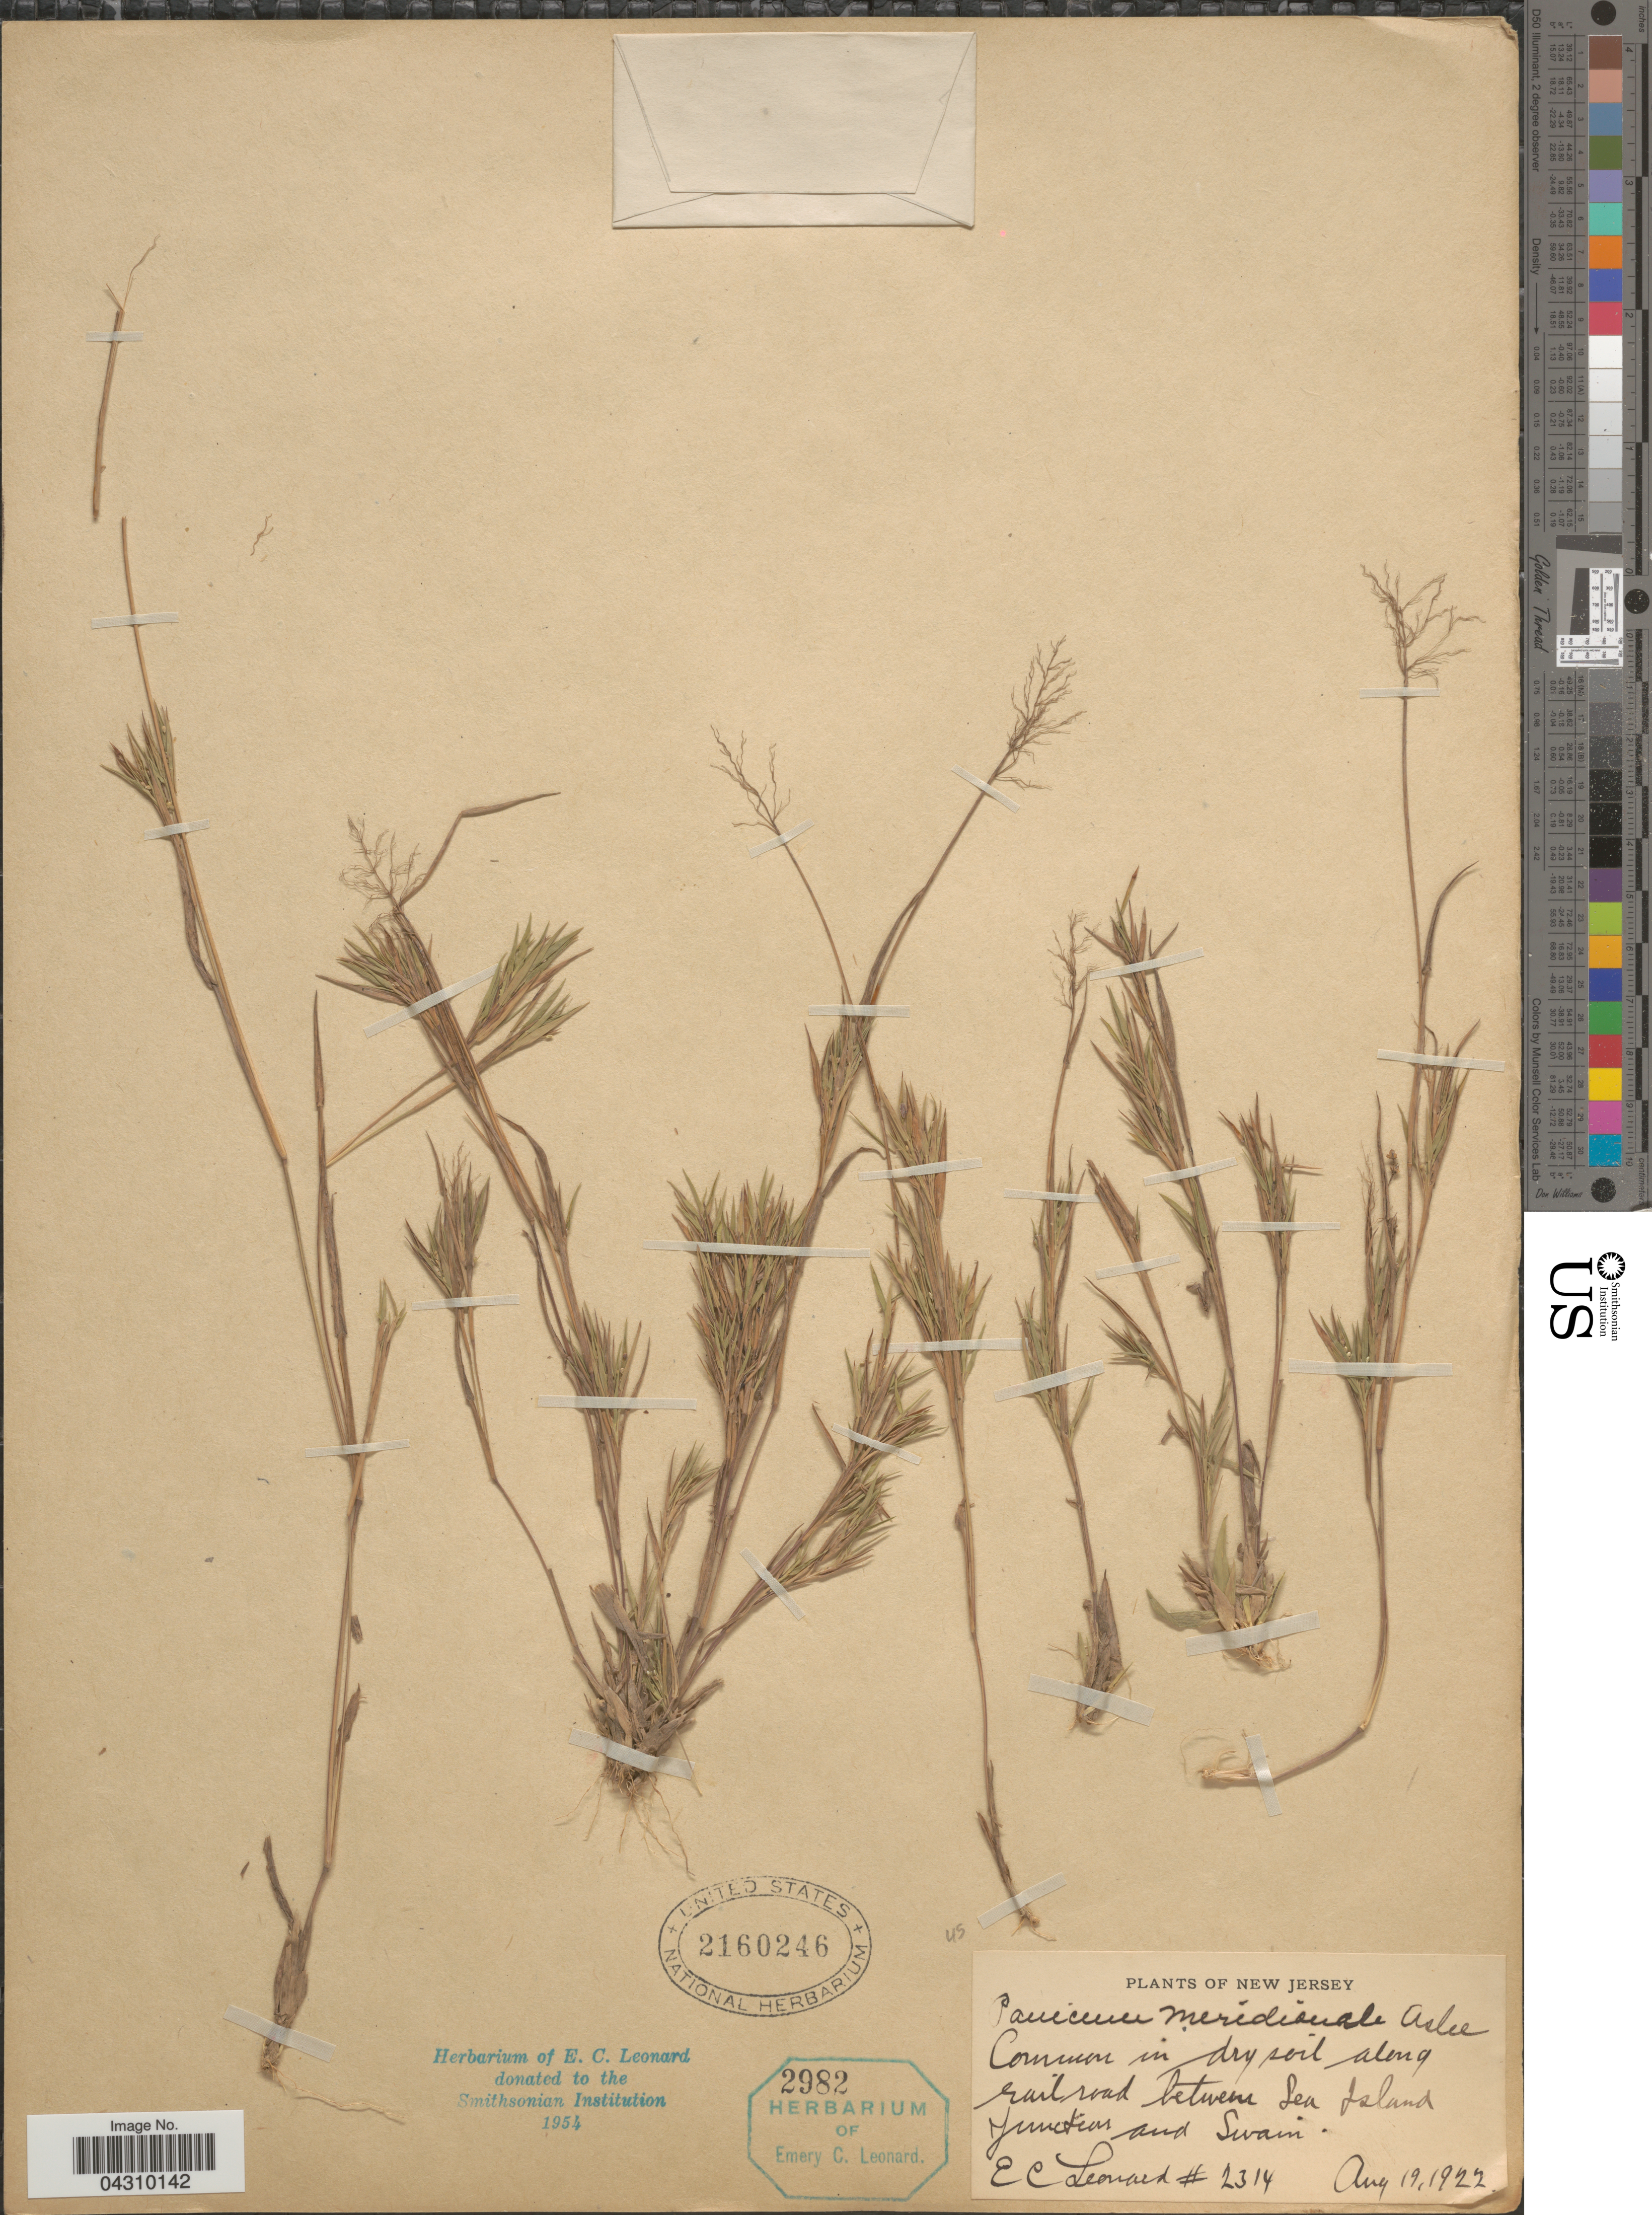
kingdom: Plantae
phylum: Tracheophyta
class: Liliopsida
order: Poales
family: Poaceae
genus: Dichanthelium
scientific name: Dichanthelium acuminatum var. acuminatum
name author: (Sw.) Gould & C.A. Clark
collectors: E. C. Leonard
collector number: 2314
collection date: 1922-08-19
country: United States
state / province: New Jersey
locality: Common in dry soil along railroad between Sea Islands Junction and Swain.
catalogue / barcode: US 2160246